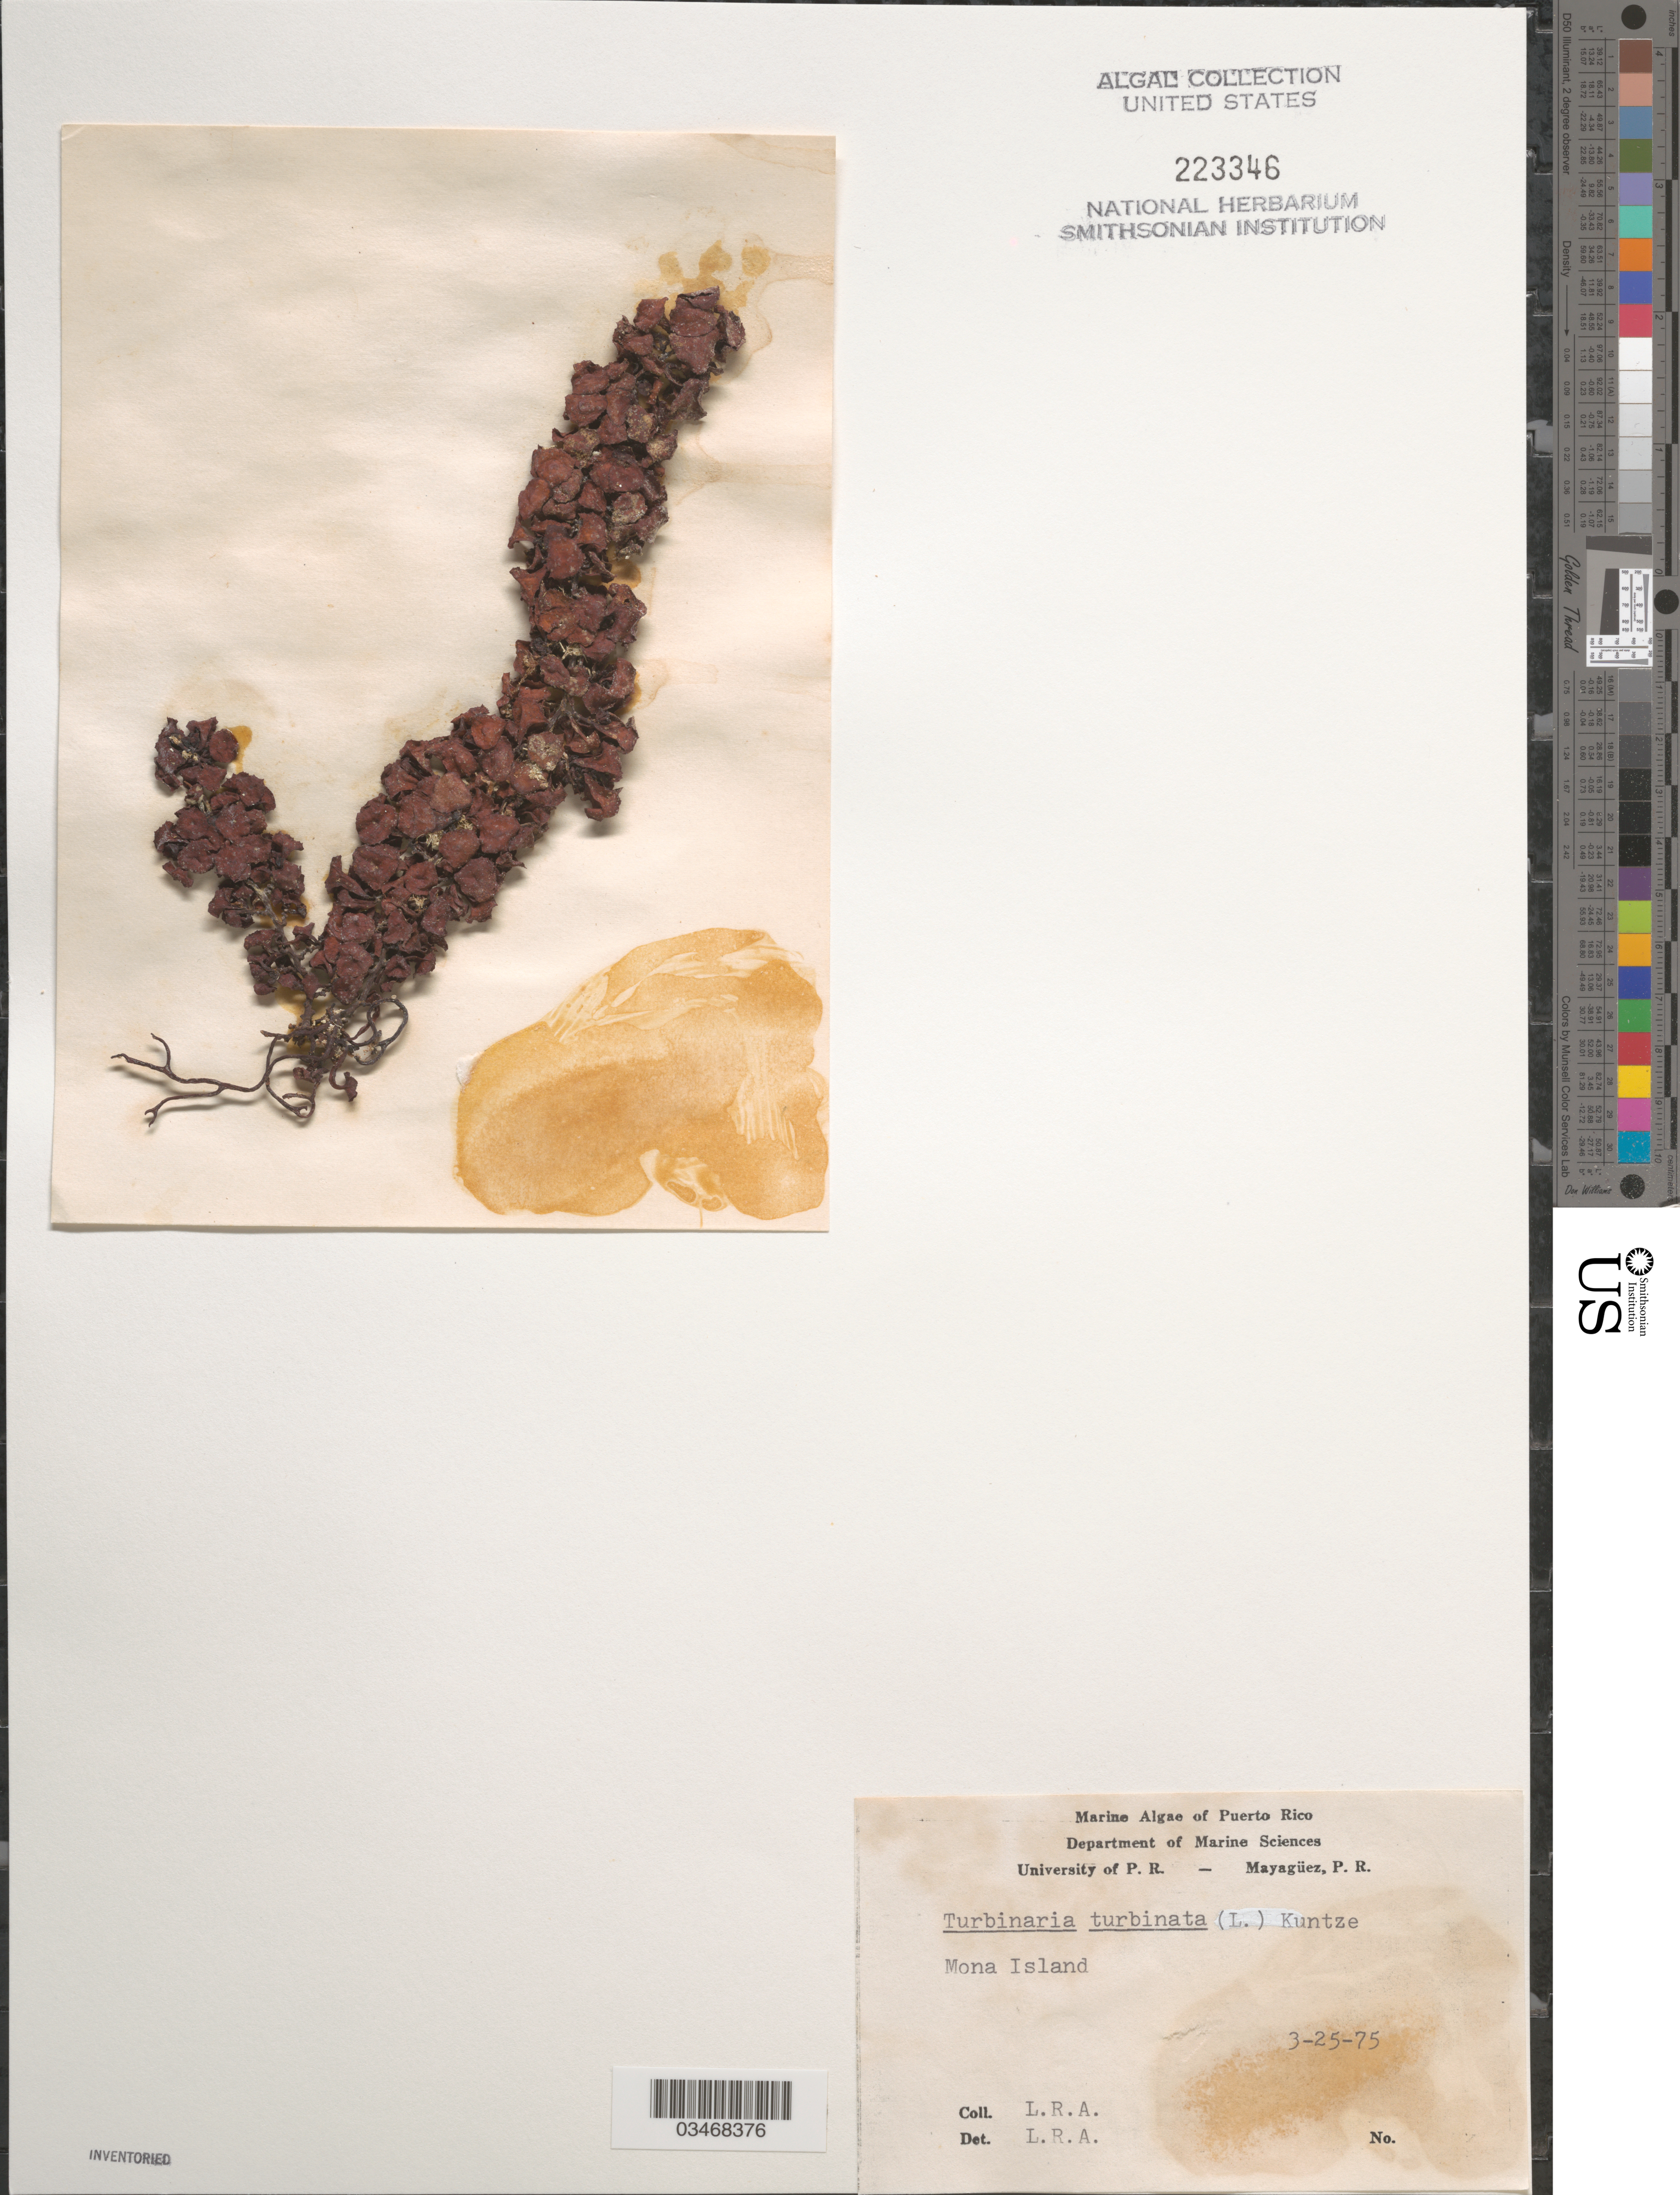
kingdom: Chromista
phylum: Ochrophyta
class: Phaeophyceae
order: Fucales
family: Sargassaceae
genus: Turbinaria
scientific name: Turbinaria turbinata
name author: (L.) Kuntze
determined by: Almodovar, L. R.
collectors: L. Almodovar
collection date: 1975-03-25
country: Puerto Rico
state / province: Mayagüez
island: Mona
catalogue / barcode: US 223346